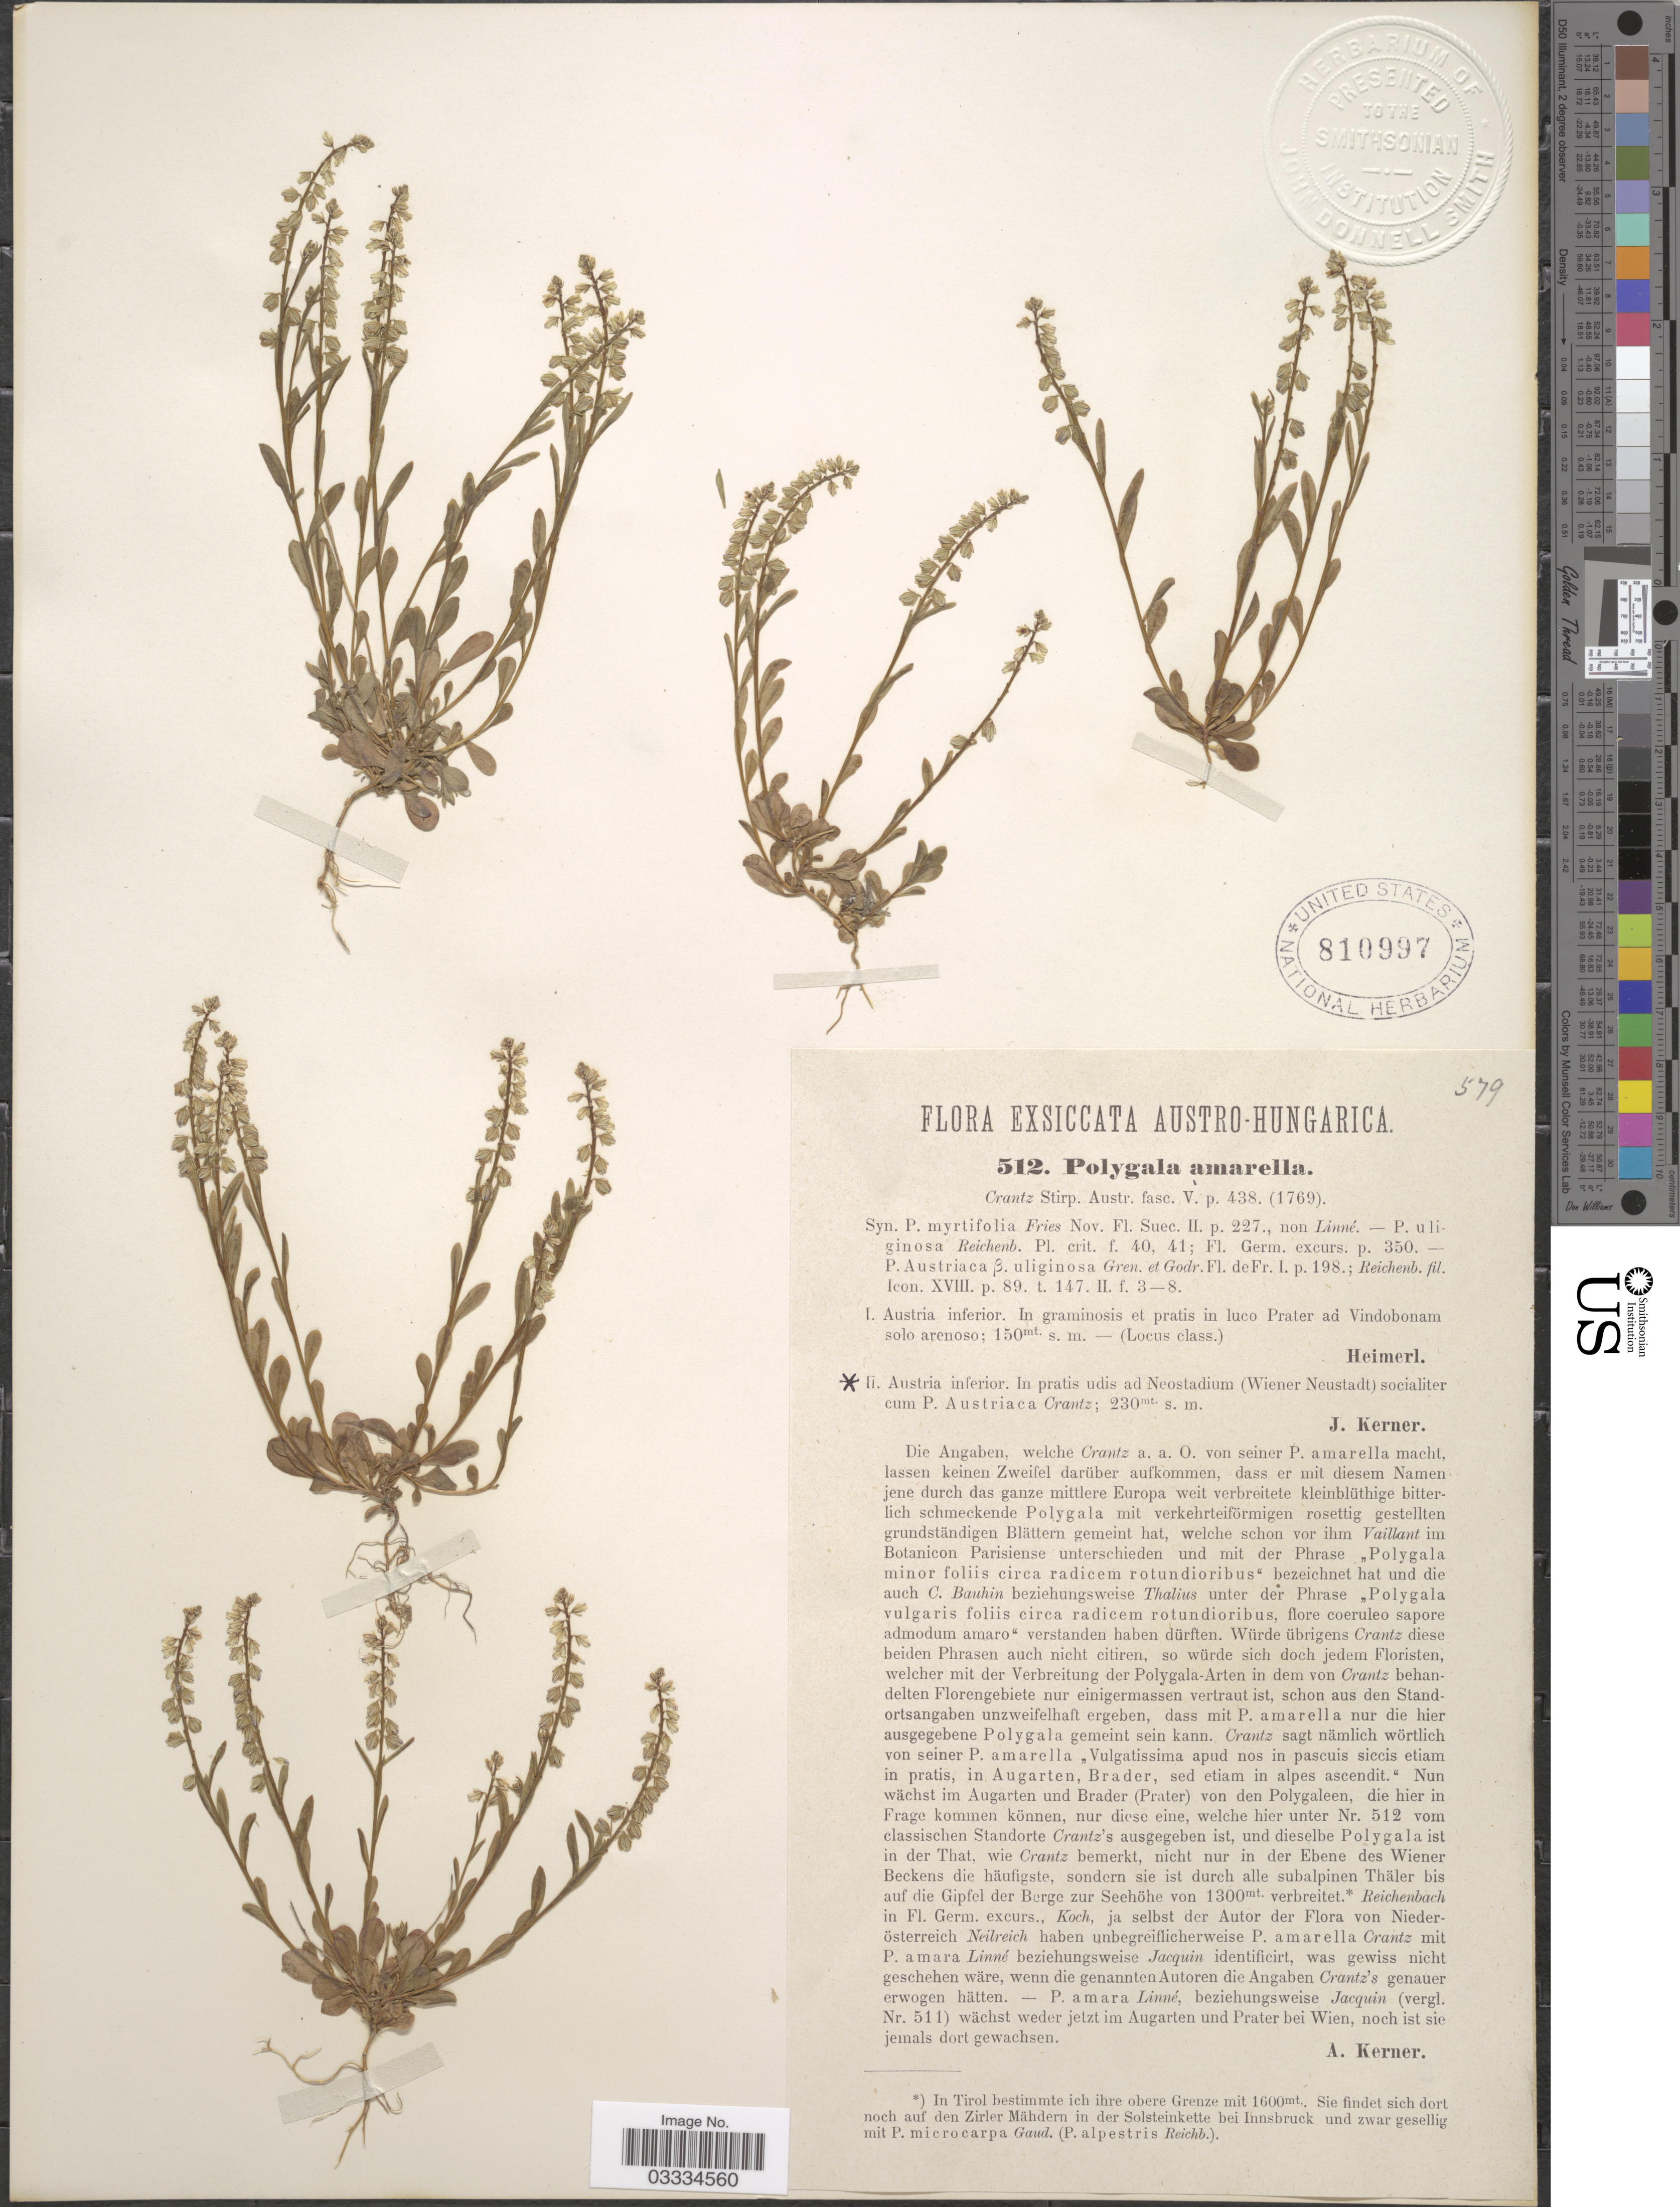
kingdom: Plantae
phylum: Tracheophyta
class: Magnoliopsida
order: Fabales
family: Polygalaceae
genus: Polygala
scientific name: Polygala amarella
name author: Crantz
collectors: A. Kerner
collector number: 512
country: Austria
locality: Austro-Hungarica. Austria inferior. In pratis udis ad Neostadium (Wiener Neustadt) socialiter cum P. Austriaca Crantz.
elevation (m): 230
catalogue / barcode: US 810997